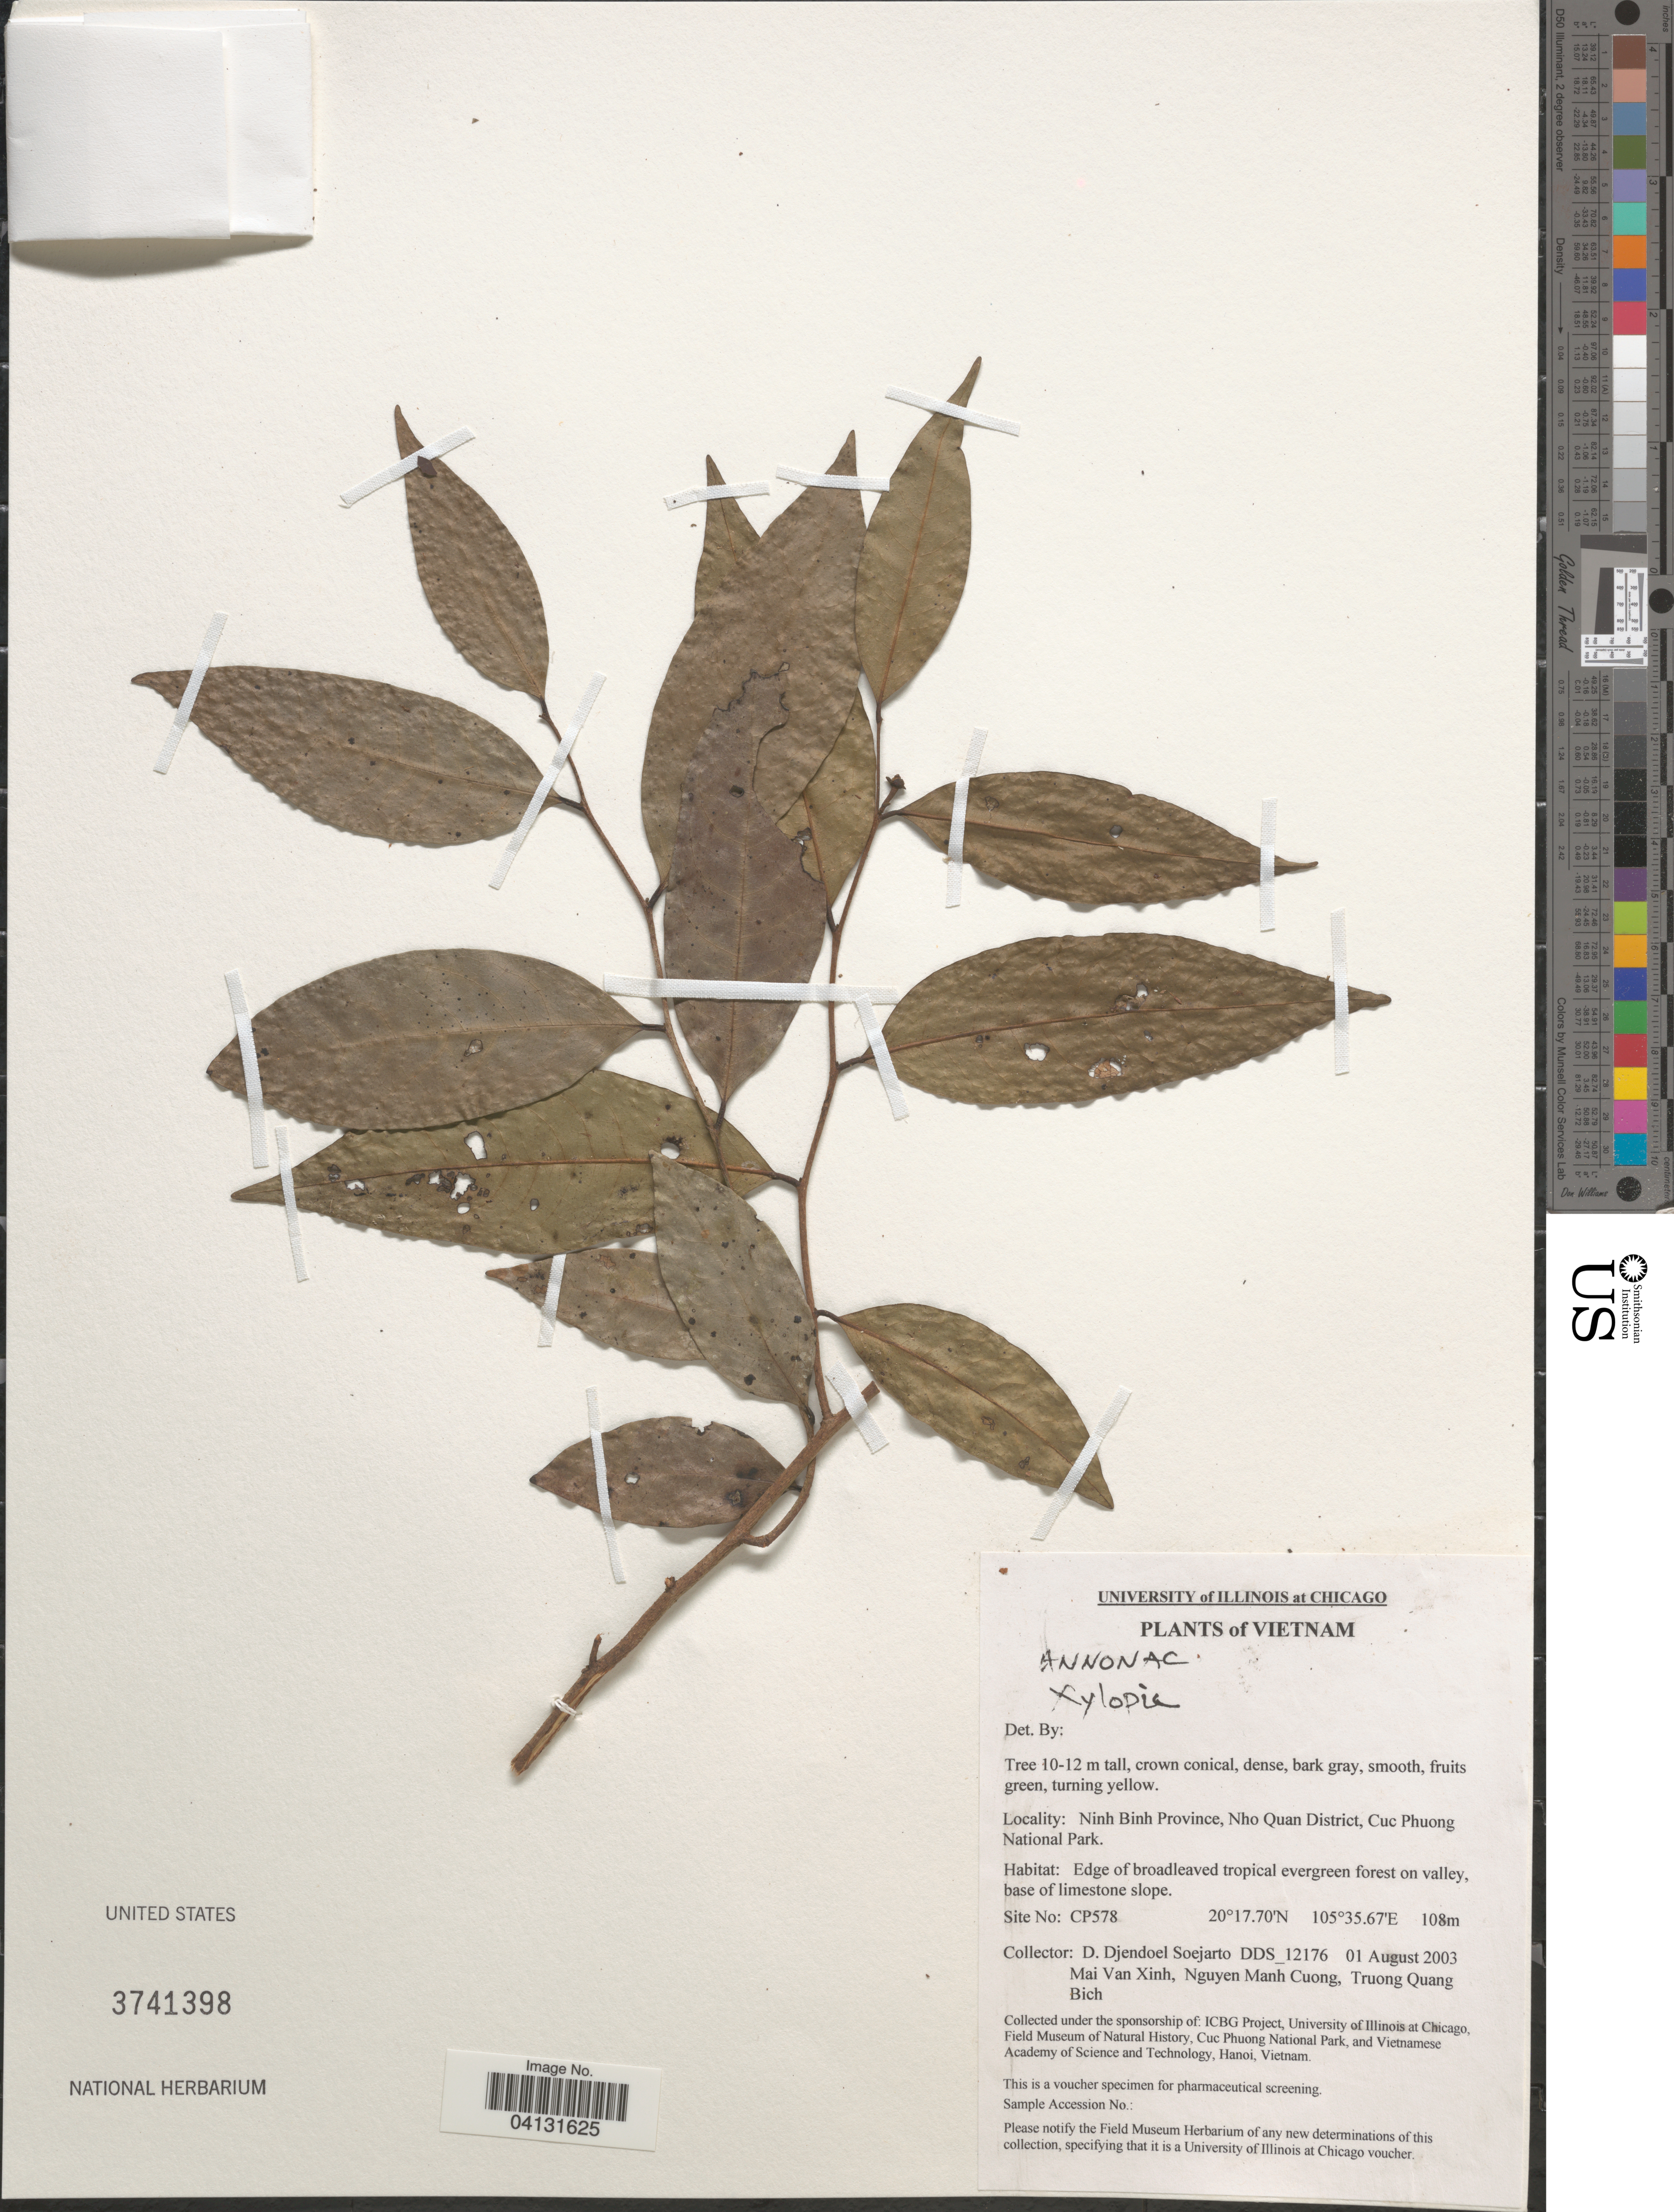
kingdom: Plantae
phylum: Tracheophyta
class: Magnoliopsida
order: Magnoliales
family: Annonaceae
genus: Xylopia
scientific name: Xylopia sp.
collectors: D. D. Soejarto, M. Xinh, N. M. Cuong & T. Bich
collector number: DDS12176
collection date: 2003-08-01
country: Vietnam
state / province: Ninh Binh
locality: Nho Quan District, Cuc Phuong National Park. Site No: CP578.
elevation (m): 108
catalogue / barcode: US 3741398